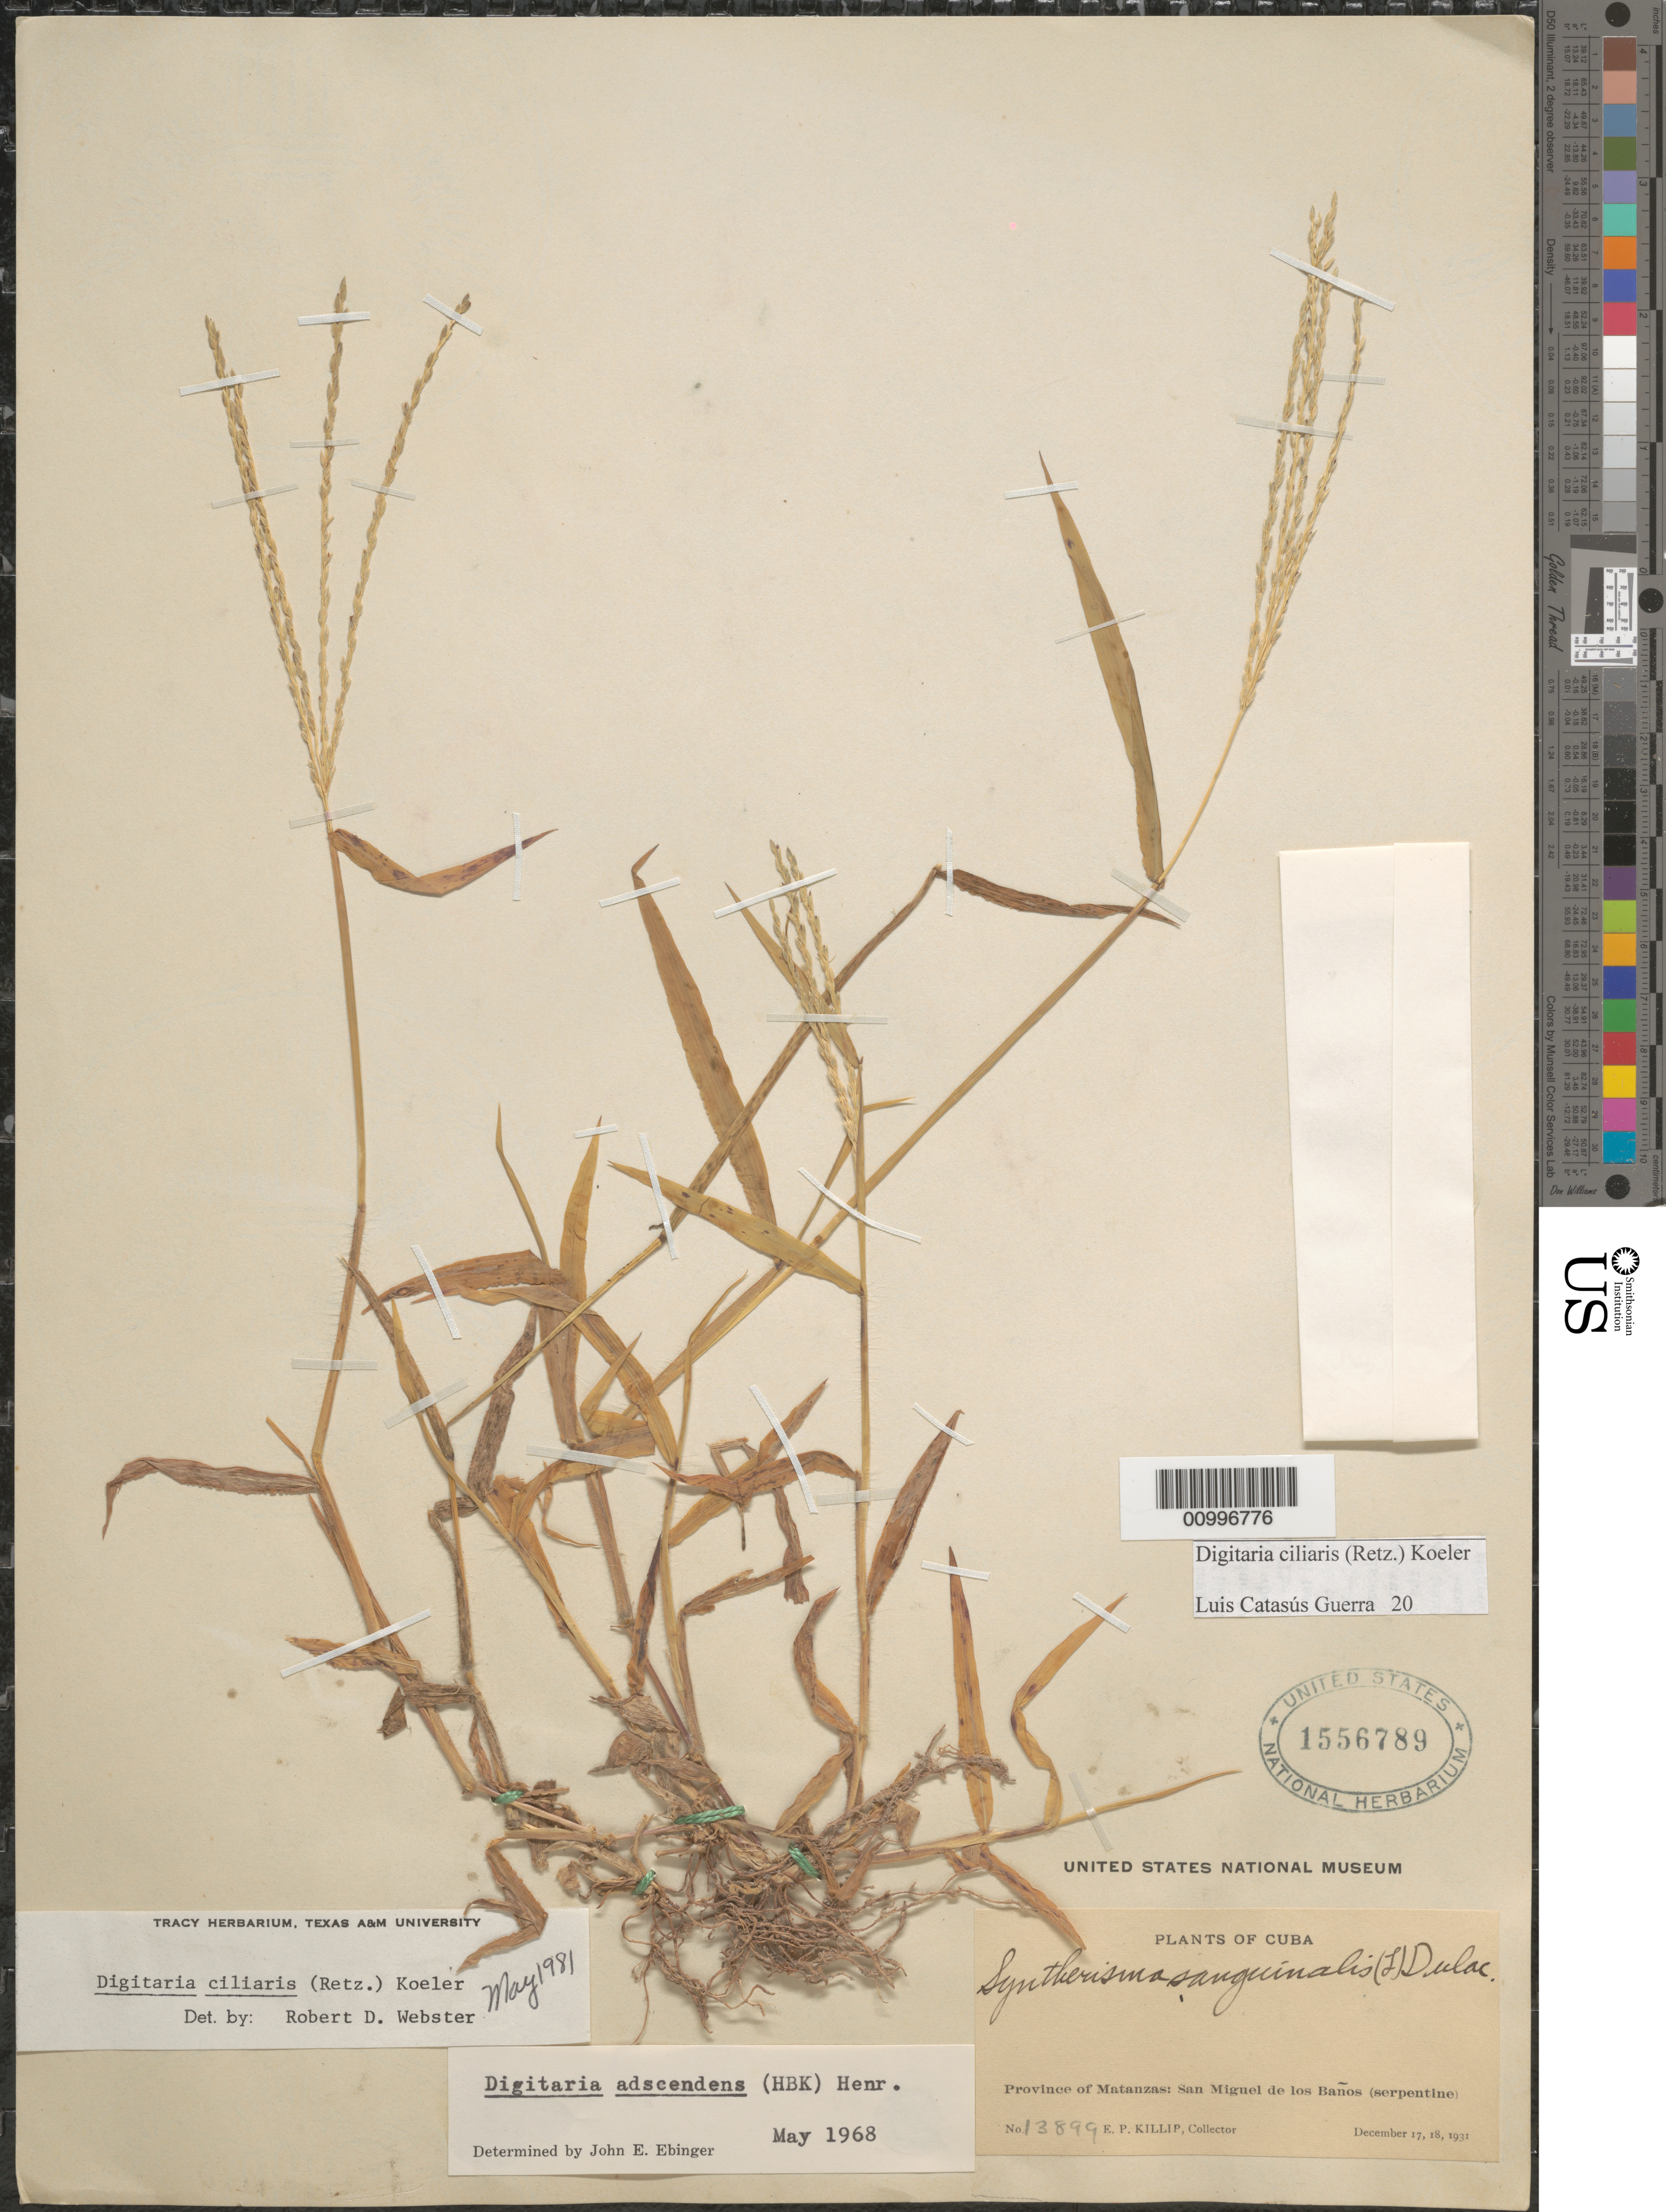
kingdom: Plantae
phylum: Tracheophyta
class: Liliopsida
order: Poales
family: Poaceae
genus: Digitaria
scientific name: Digitaria ciliaris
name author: (Retz.) Koeler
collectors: E. P. Killip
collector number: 13899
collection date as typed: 17 Dec 1931 to 18 Dec 1931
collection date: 1931-12-17/1931-12-18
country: Cuba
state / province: Matanzas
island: Cuba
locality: San Miguel de los Banos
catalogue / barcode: US 1556789